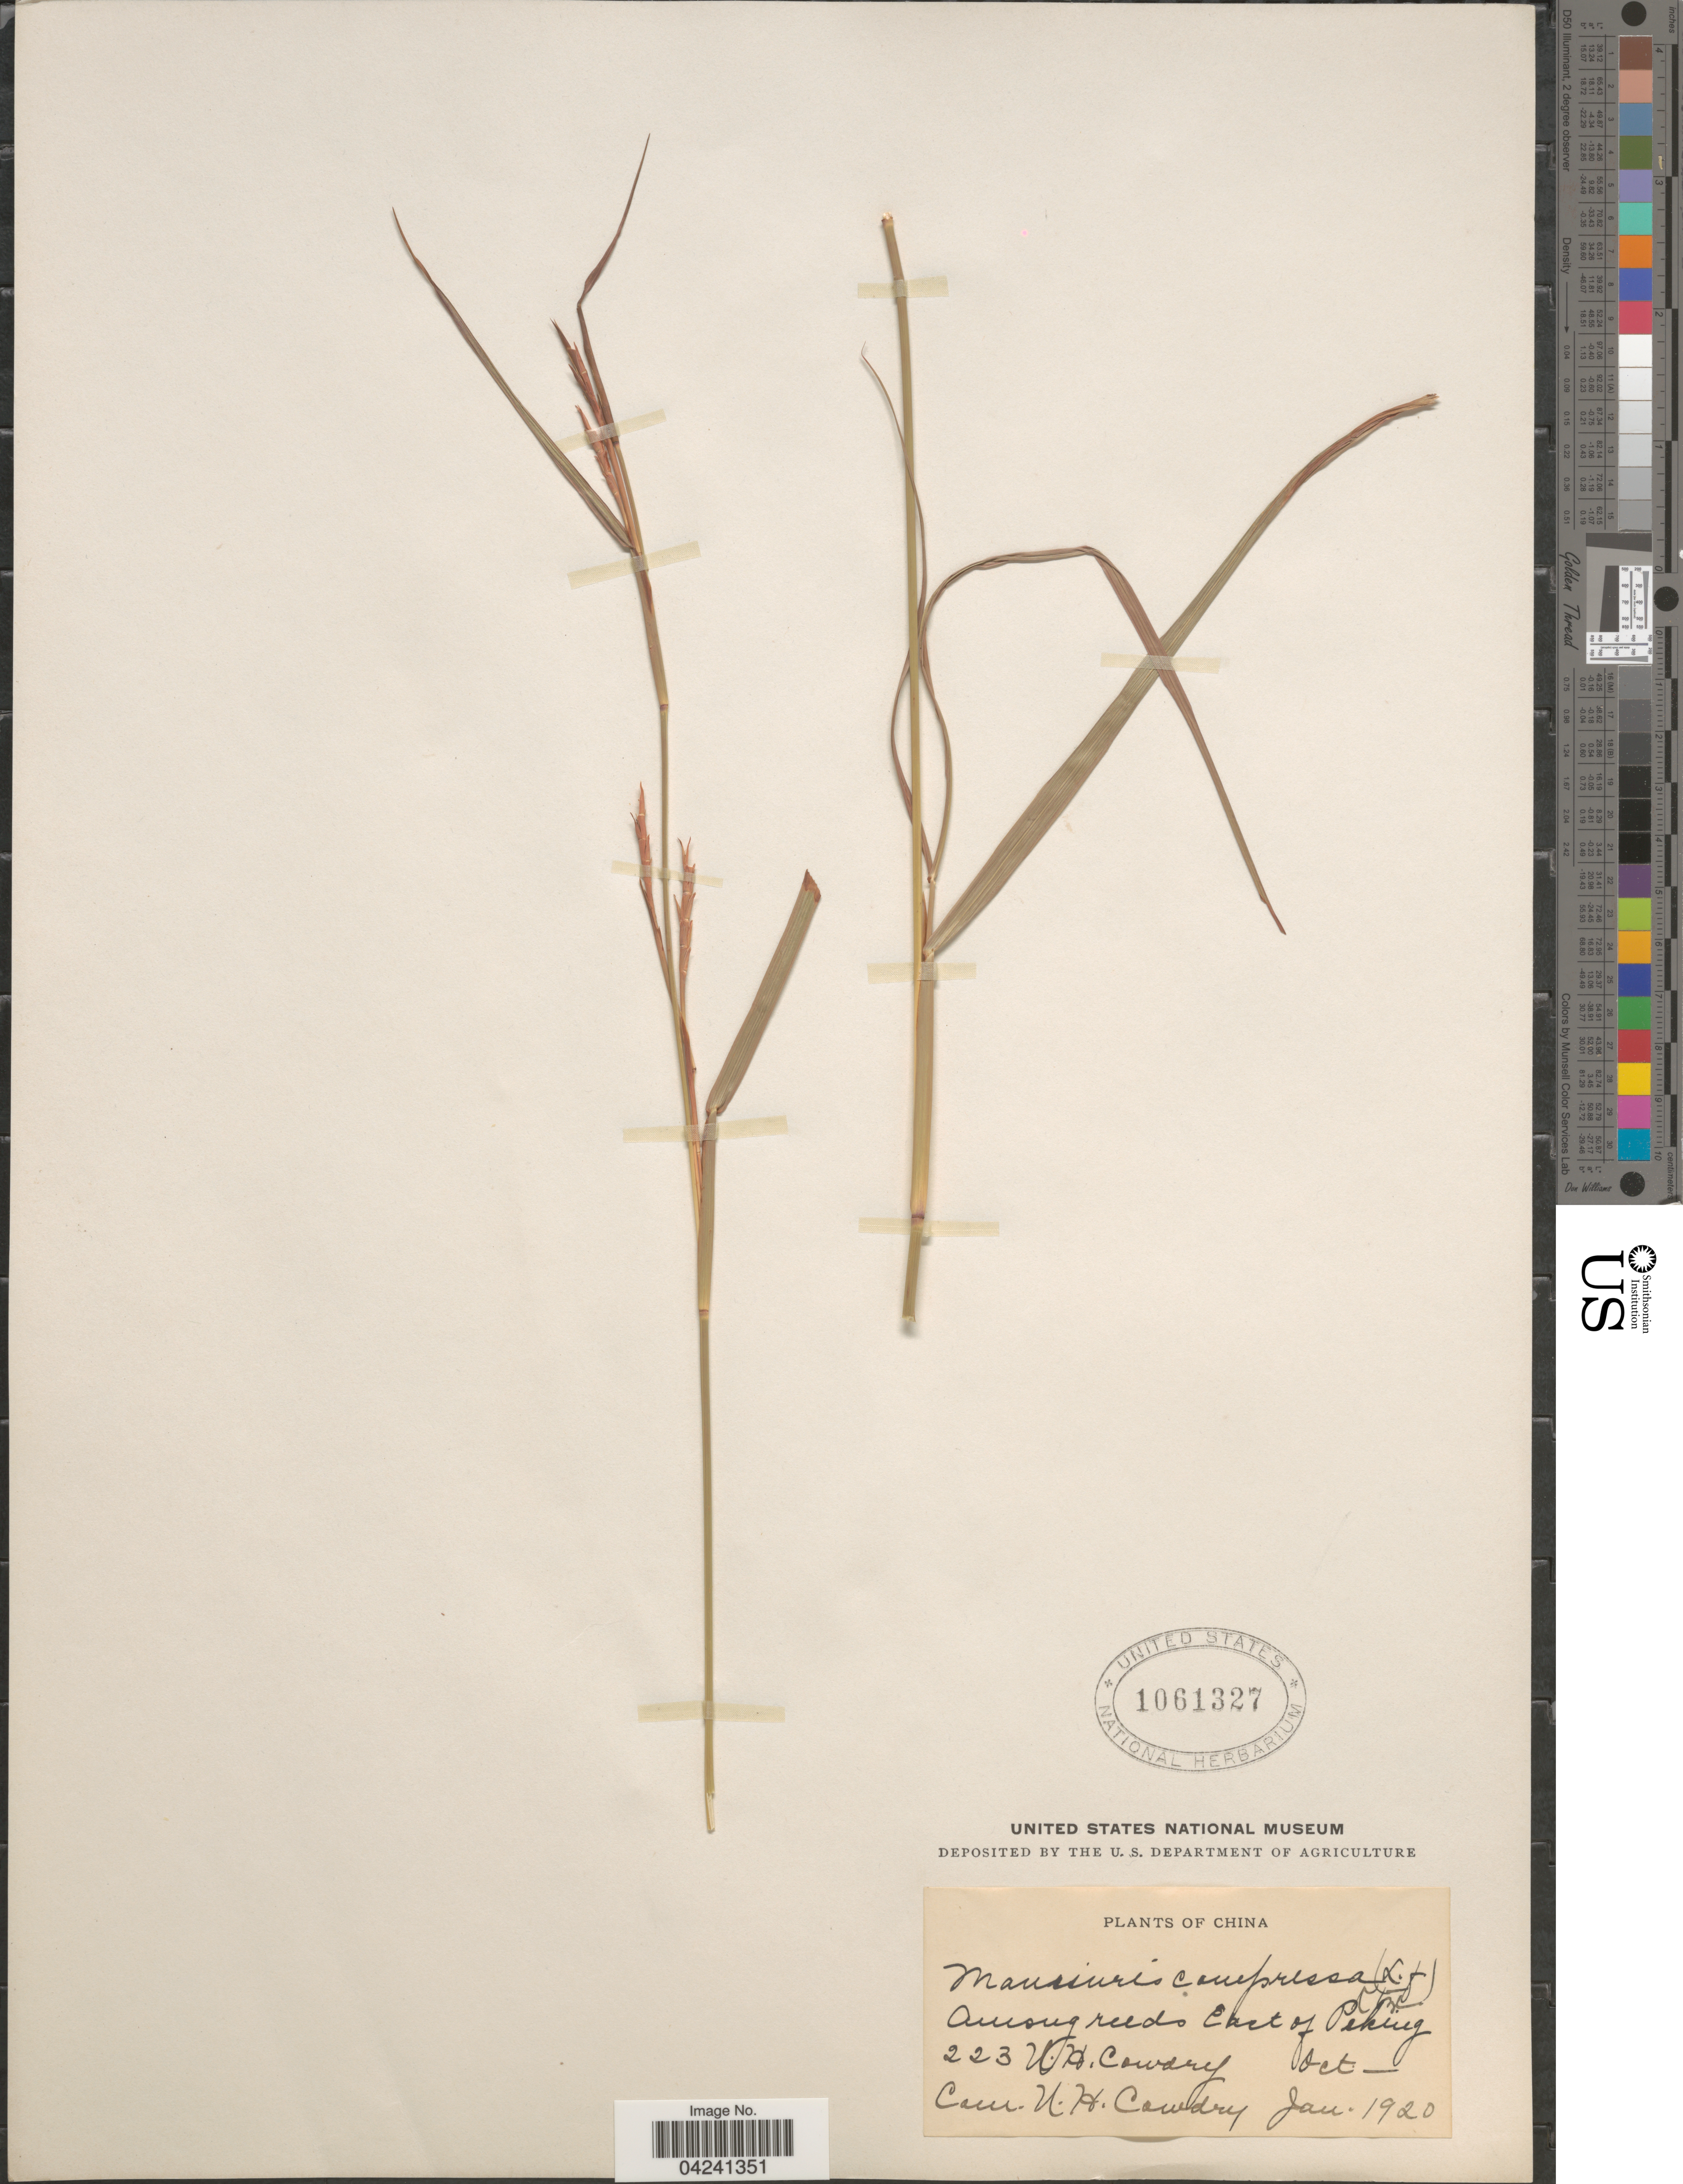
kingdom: Plantae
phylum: Tracheophyta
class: Liliopsida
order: Poales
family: Poaceae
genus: Hemarthria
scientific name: Hemarthria compressa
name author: (L.) R. Br.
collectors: N. H. Cowdry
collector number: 223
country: China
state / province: Beijing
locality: Among reeds East of Peking.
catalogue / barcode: US 1061327